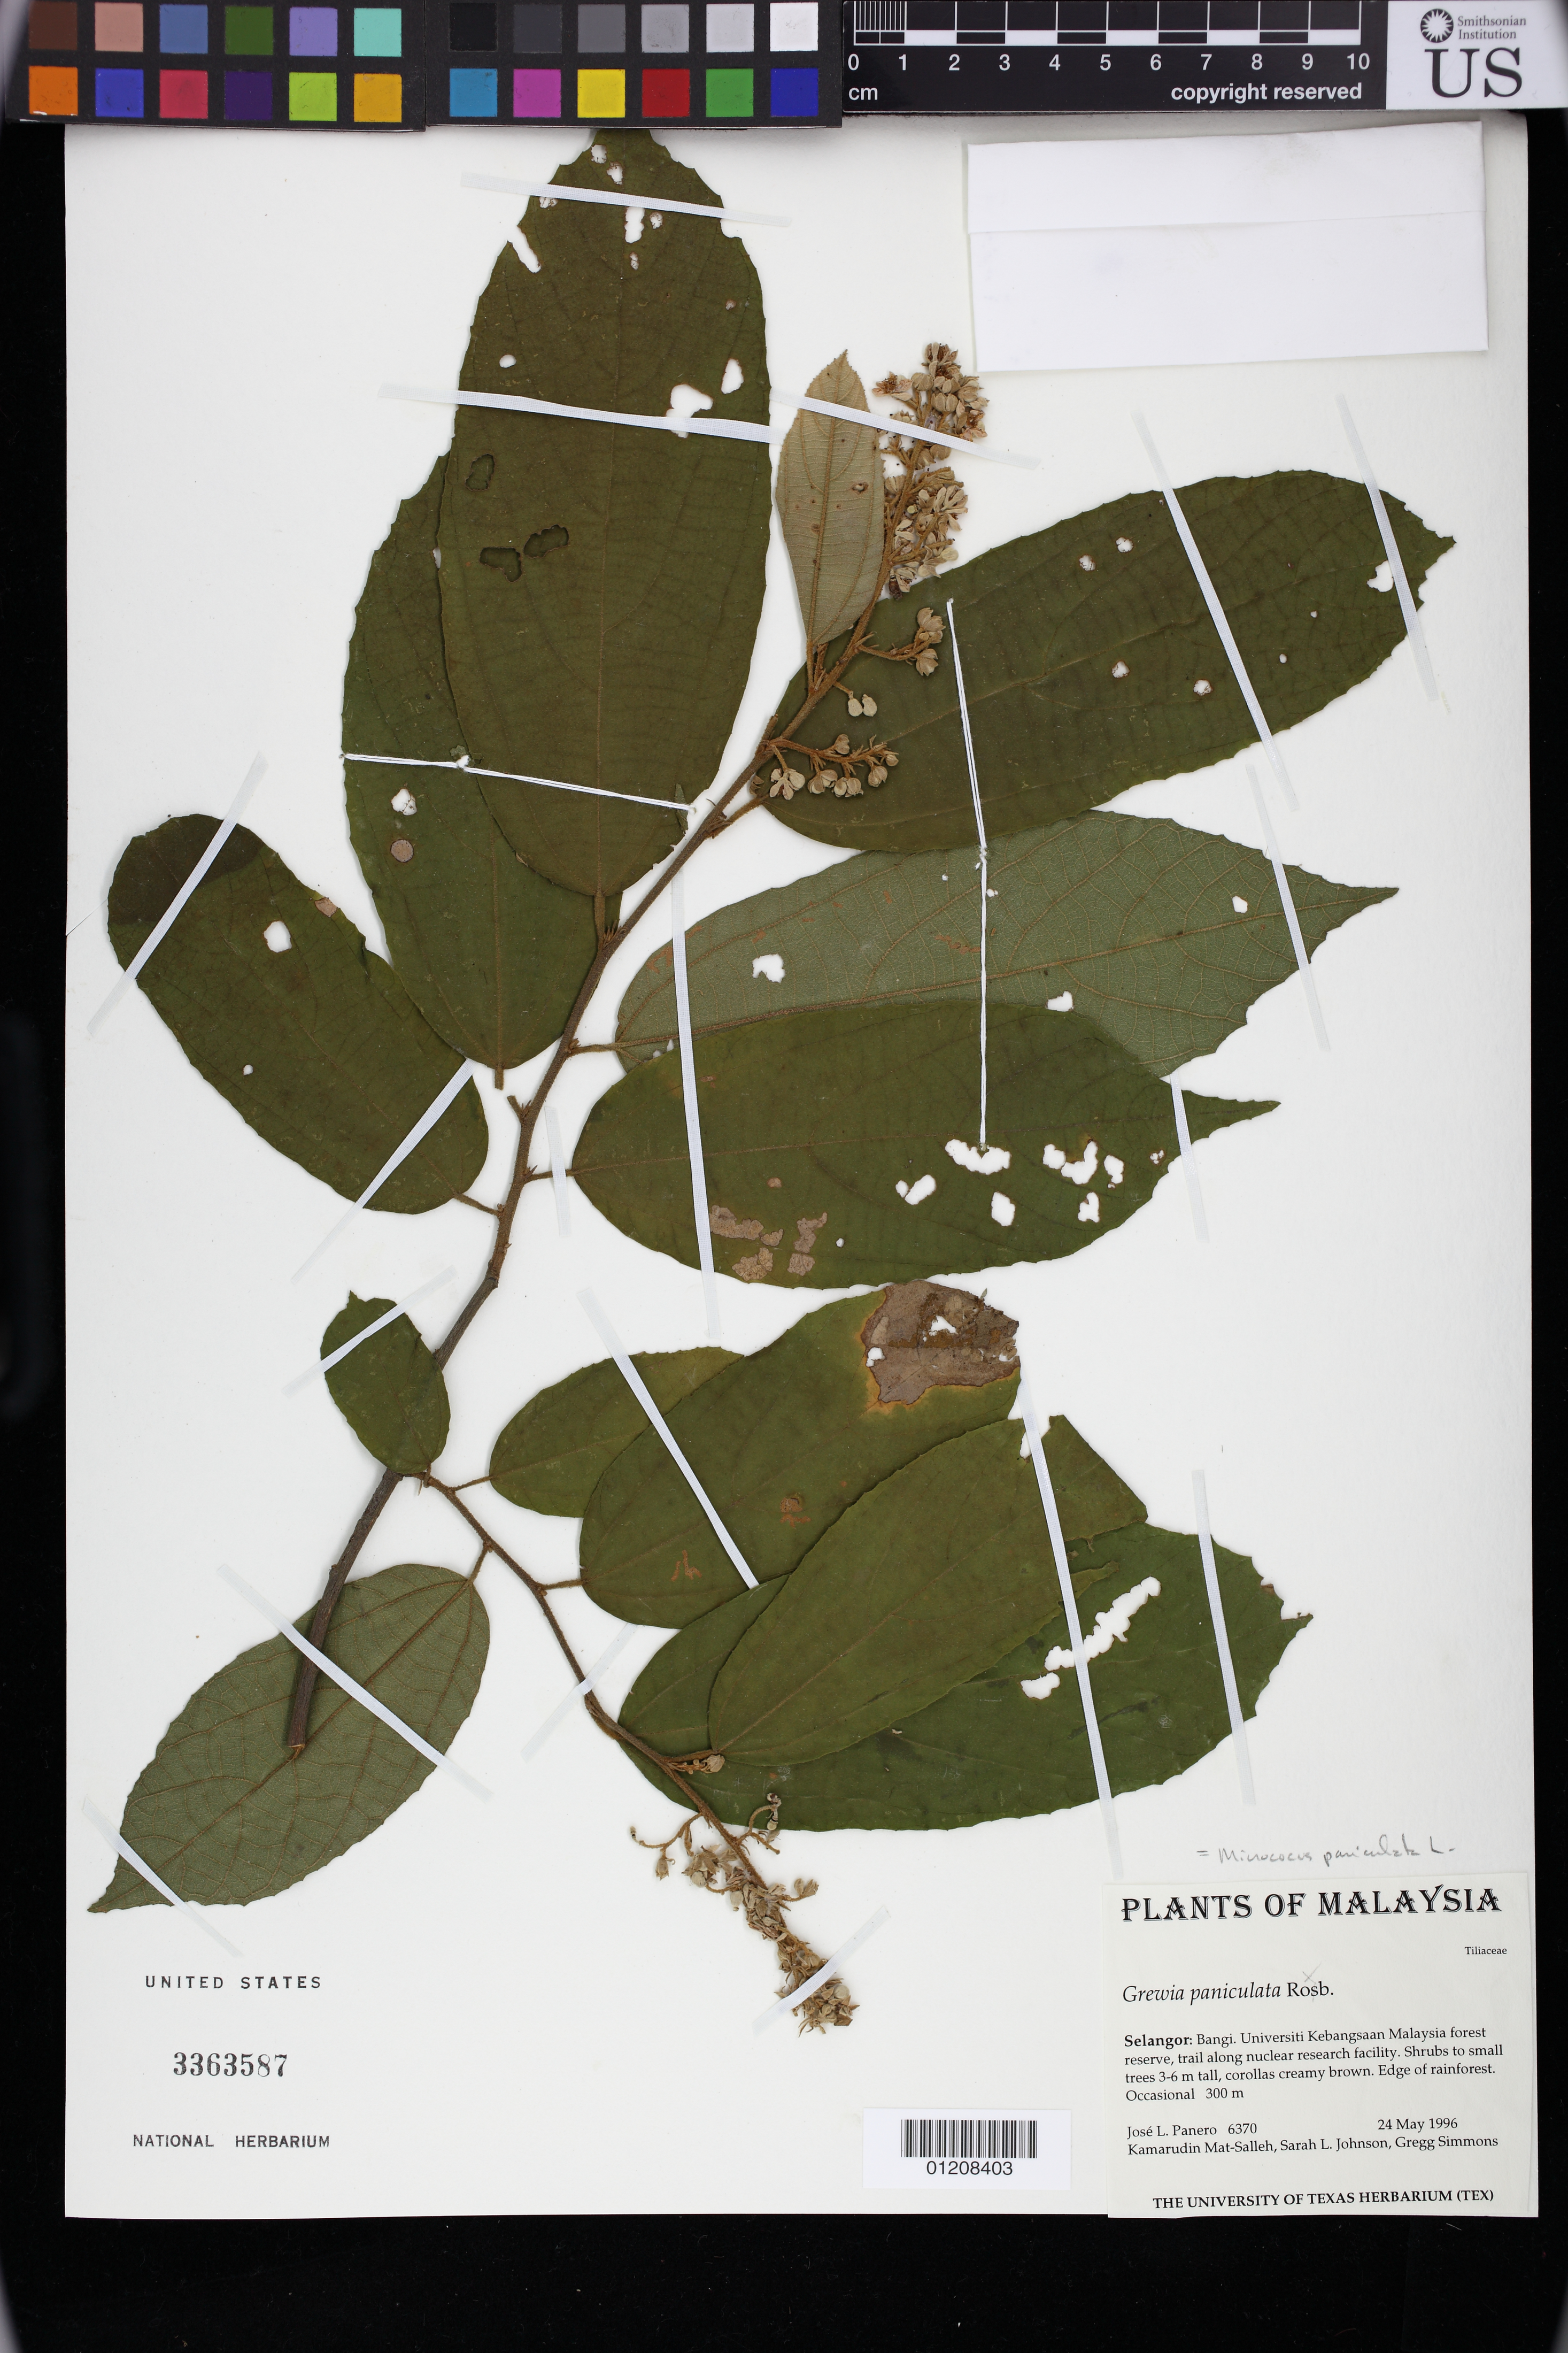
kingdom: Plantae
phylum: Tracheophyta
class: Magnoliopsida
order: Malvales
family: Malvaceae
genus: Microcos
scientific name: Microcos paniculata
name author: L.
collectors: J. L. Panero, K. Mat-Salleh, S. Johnson & M. Simmons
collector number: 6370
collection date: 1996-05-24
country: Malaysia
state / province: Selangor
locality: Universiti Kebangsaan Malaysia forest reserve, trail along nuclear research facility.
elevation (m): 300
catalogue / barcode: US 3363587